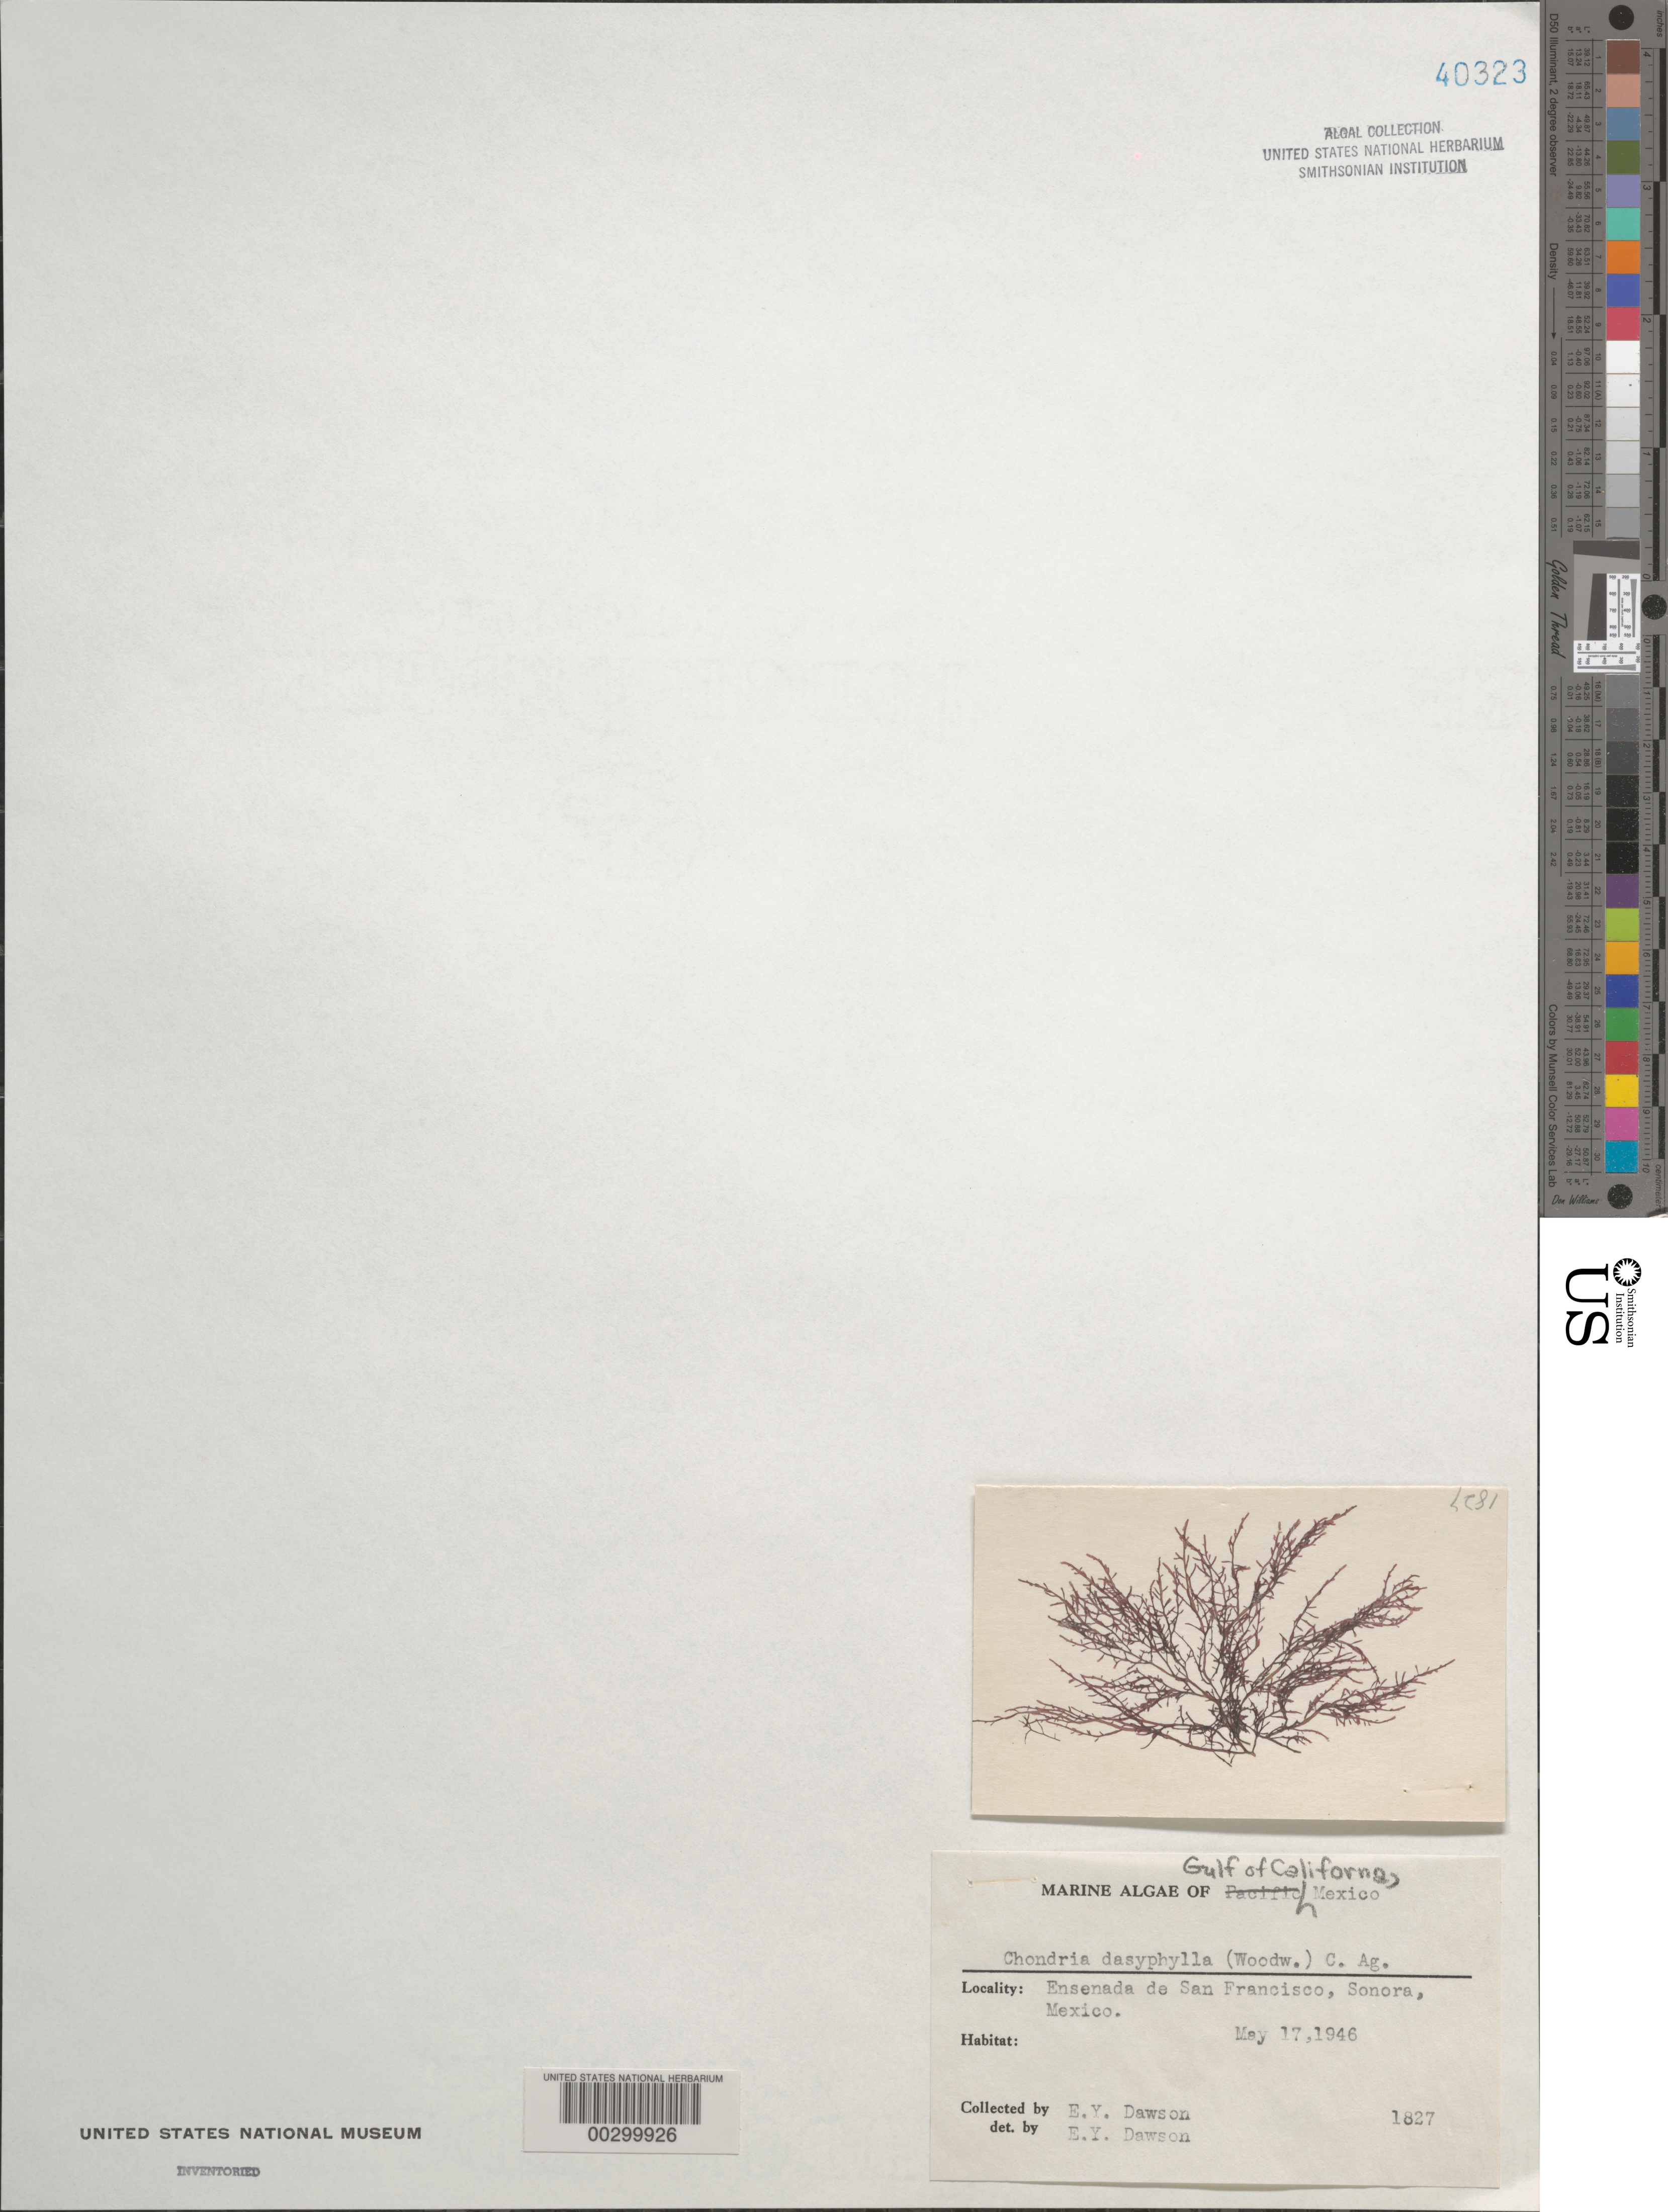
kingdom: Plantae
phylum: Rhodophyta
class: Florideophyceae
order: Ceramiales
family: Rhodomelaceae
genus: Chondria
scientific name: Chondria dasyphylla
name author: (Woodw.) C. Agardh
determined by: Dawson, E. Y.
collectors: E. Y. Dawson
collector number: EYD 1827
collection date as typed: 17 May 1946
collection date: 1946-05-17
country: Mexico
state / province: Sonora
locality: Ensenada de San Francisco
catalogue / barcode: US 40323